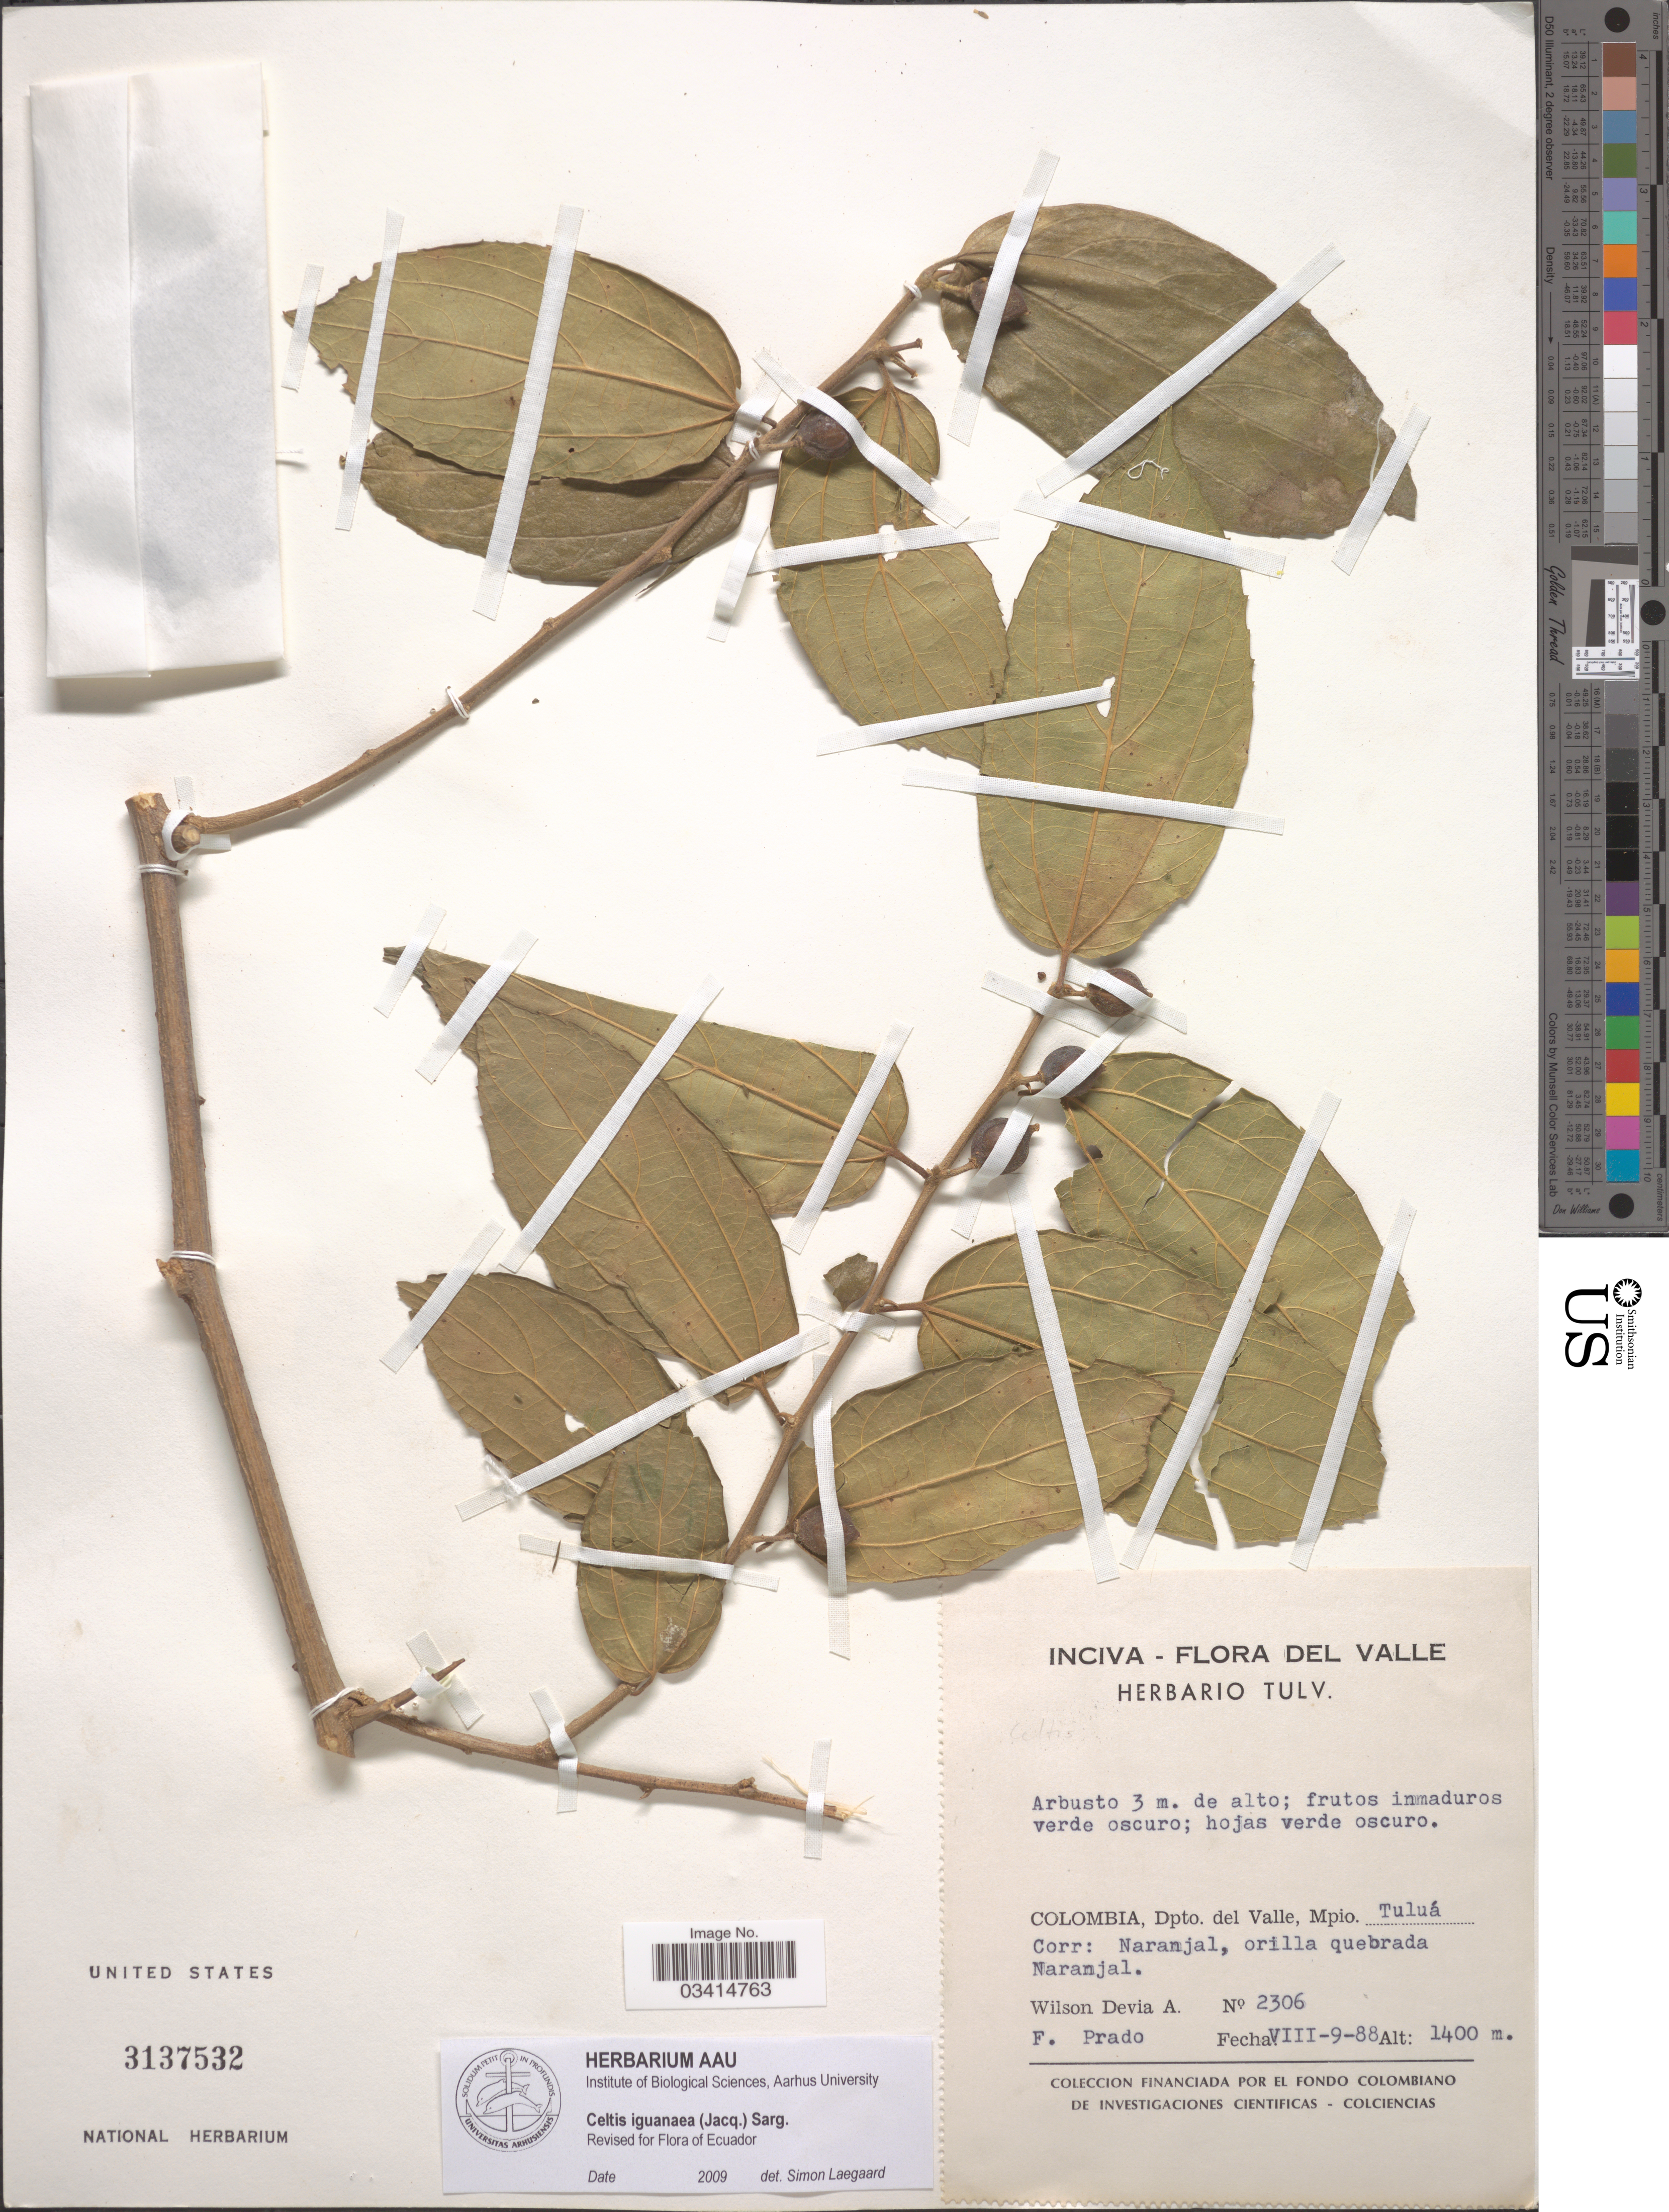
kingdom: Plantae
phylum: Tracheophyta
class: Magnoliopsida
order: Rosales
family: Cannabaceae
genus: Celtis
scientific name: Celtis iguanaea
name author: (Jacq.) Sarg.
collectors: W. Devia A. & F. Prado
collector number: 2306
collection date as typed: Transcribed d/m/y: 9/2/88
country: Colombia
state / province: Valle del Cauca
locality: Dpto. del Valle, Mpio. Tuluá. Corr: Naranjal, orilla quebrada Naranjal.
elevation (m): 1400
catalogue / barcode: US 3137532